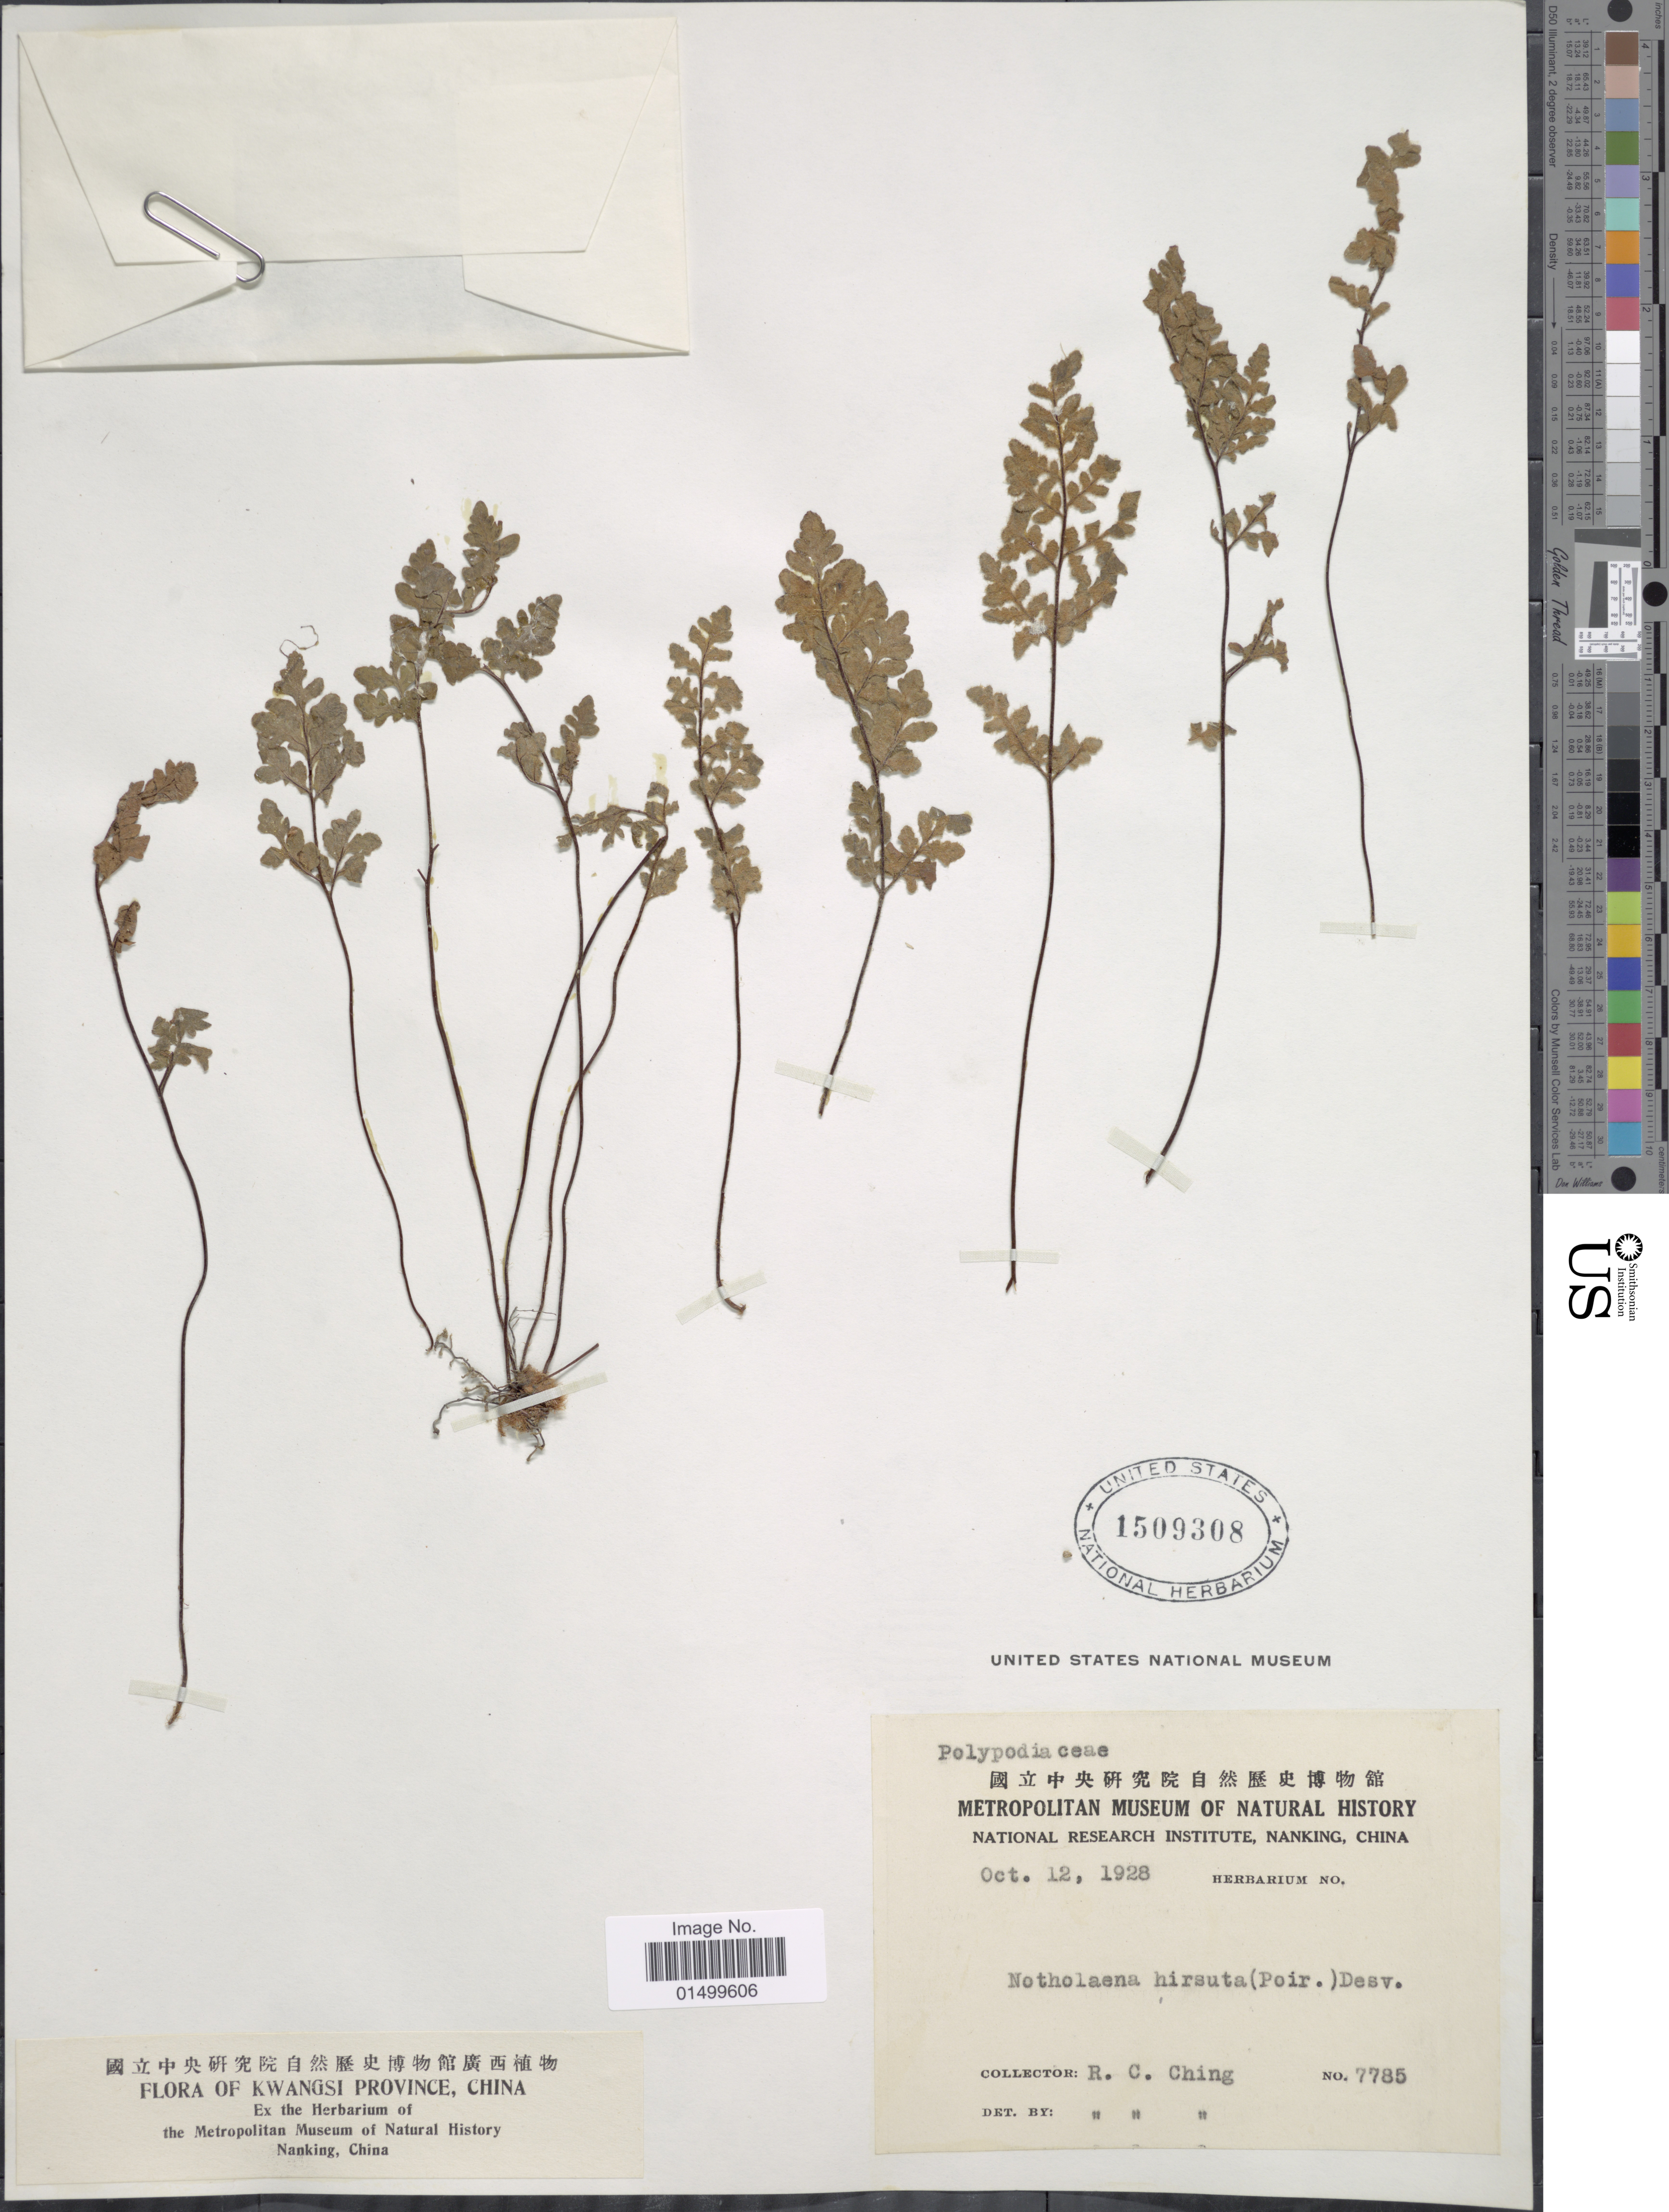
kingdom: Plantae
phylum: Tracheophyta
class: Polypodiopsida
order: Polypodiales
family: Pteridaceae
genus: Cheilanthes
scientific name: Cheilanthes nudiuscula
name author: (R. Br.) T. Moore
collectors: R. C. Ching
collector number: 7785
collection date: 1928-10-12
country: China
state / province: Guangxi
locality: Kwangsi Province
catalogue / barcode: US 1509308